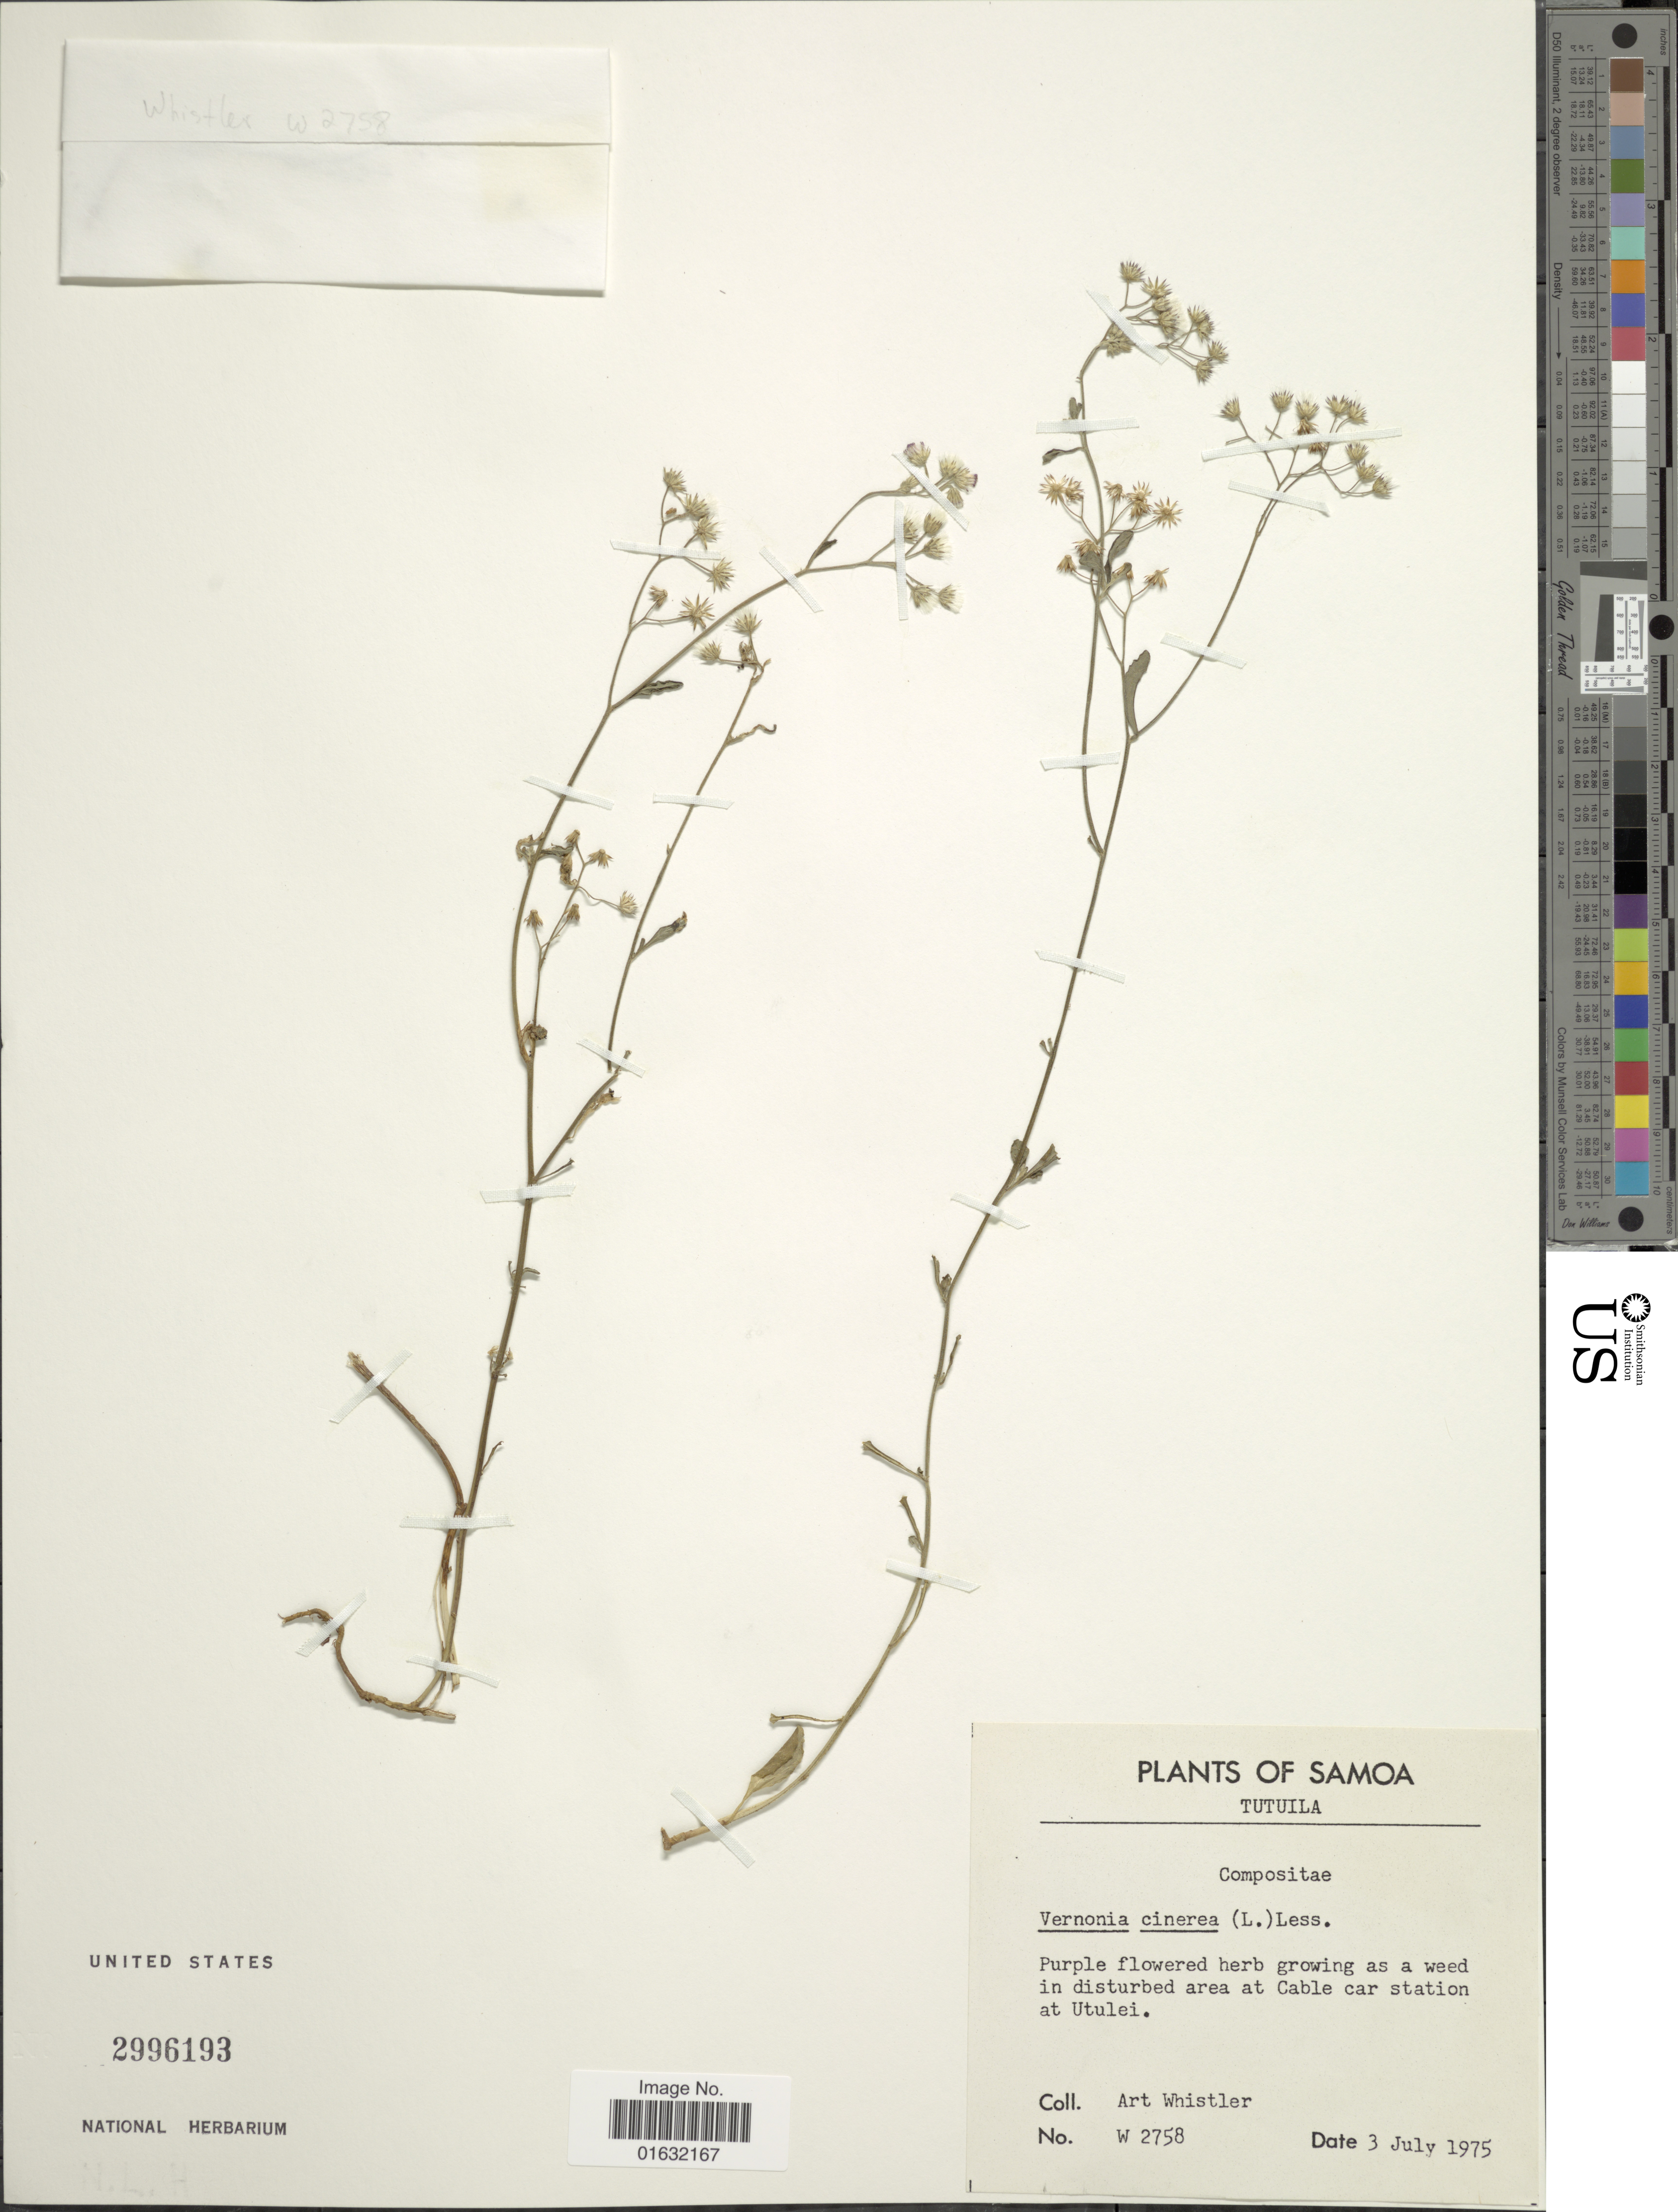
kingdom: Plantae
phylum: Tracheophyta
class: Magnoliopsida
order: Asterales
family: Asteraceae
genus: Cyanthillium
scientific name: Cyanthillium cinereum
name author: (L.) H. Rob.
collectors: A. Whistler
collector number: W2758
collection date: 1975-07-03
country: American Samoa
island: Tutuila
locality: Tutuila, in disturbed area at Cable car station At Utulei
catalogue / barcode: US 2996193